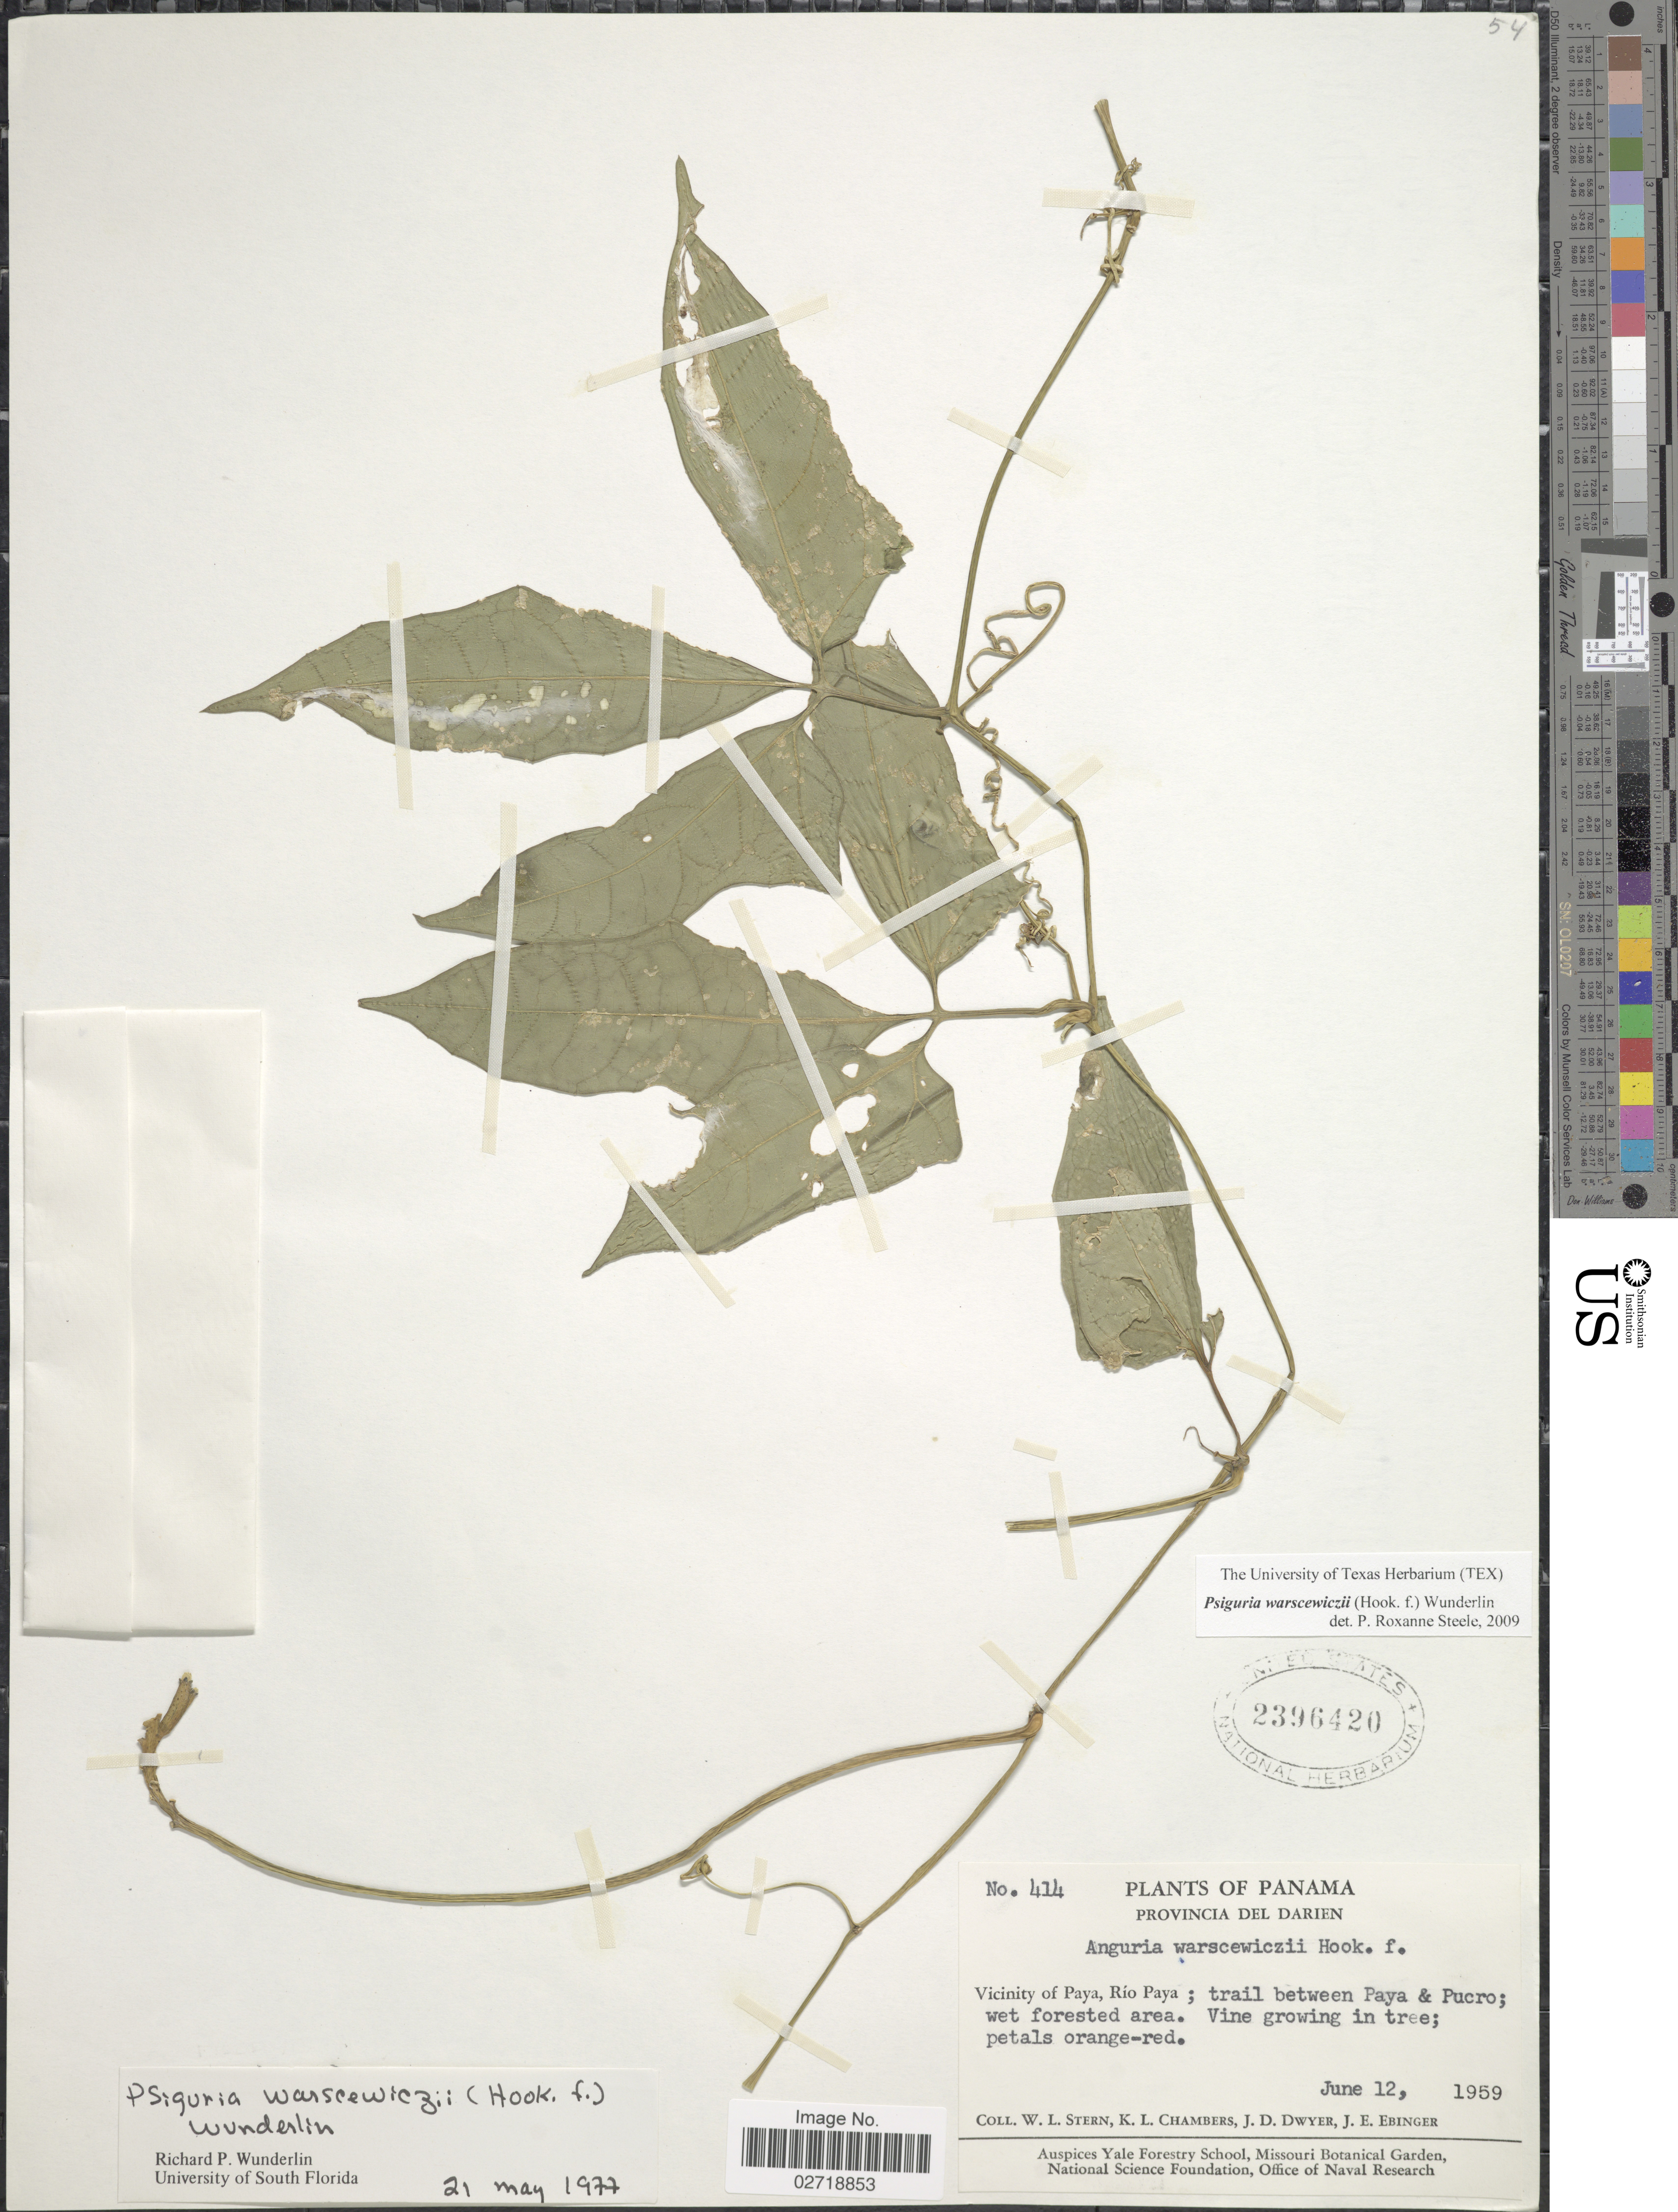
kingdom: Plantae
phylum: Tracheophyta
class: Magnoliopsida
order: Cucurbitales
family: Cucurbitaceae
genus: Psiguria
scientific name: Psiguria warscewiczii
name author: (Hook. f.) Wunderlin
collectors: W. L. Stern, K. Chambers, J. D. Dwyer & J. Ebinger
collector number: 414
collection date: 1959-06-12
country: Panama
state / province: Darién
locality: Vicinity of Paya, Rio Paya; trail from Paya & Pucro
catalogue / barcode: US 2396420